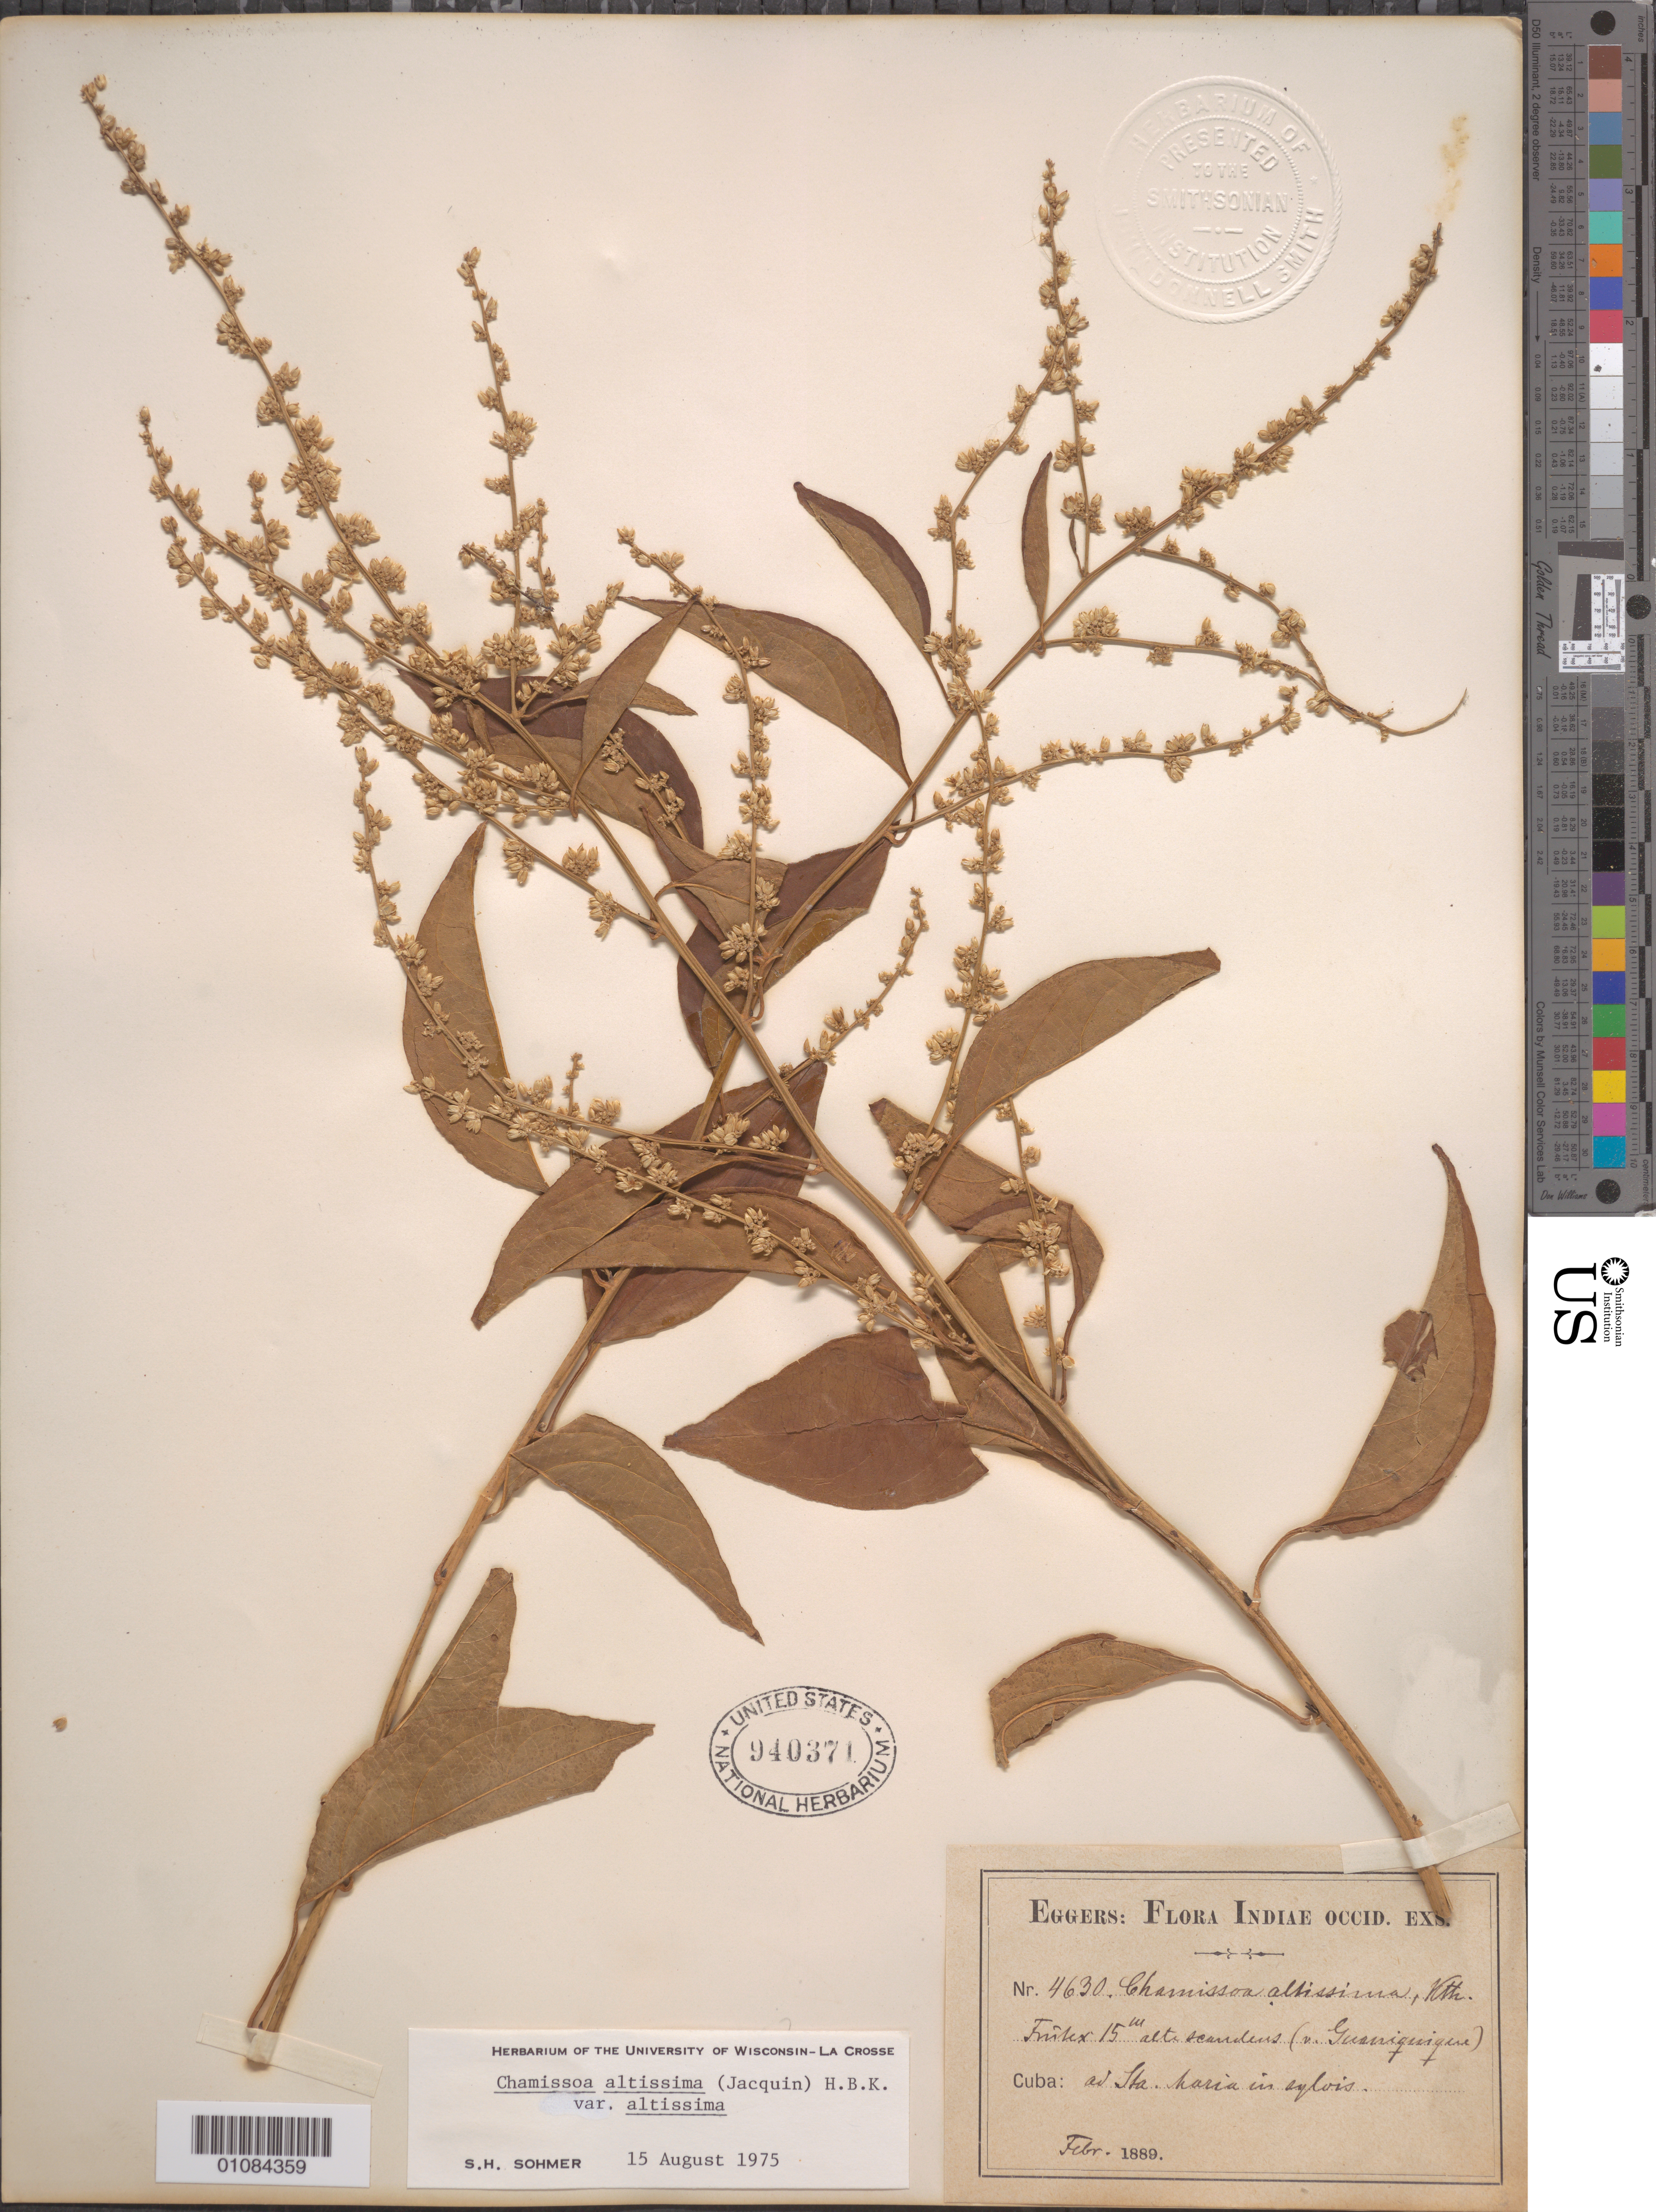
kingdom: Plantae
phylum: Tracheophyta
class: Magnoliopsida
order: Caryophyllales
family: Amaranthaceae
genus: Chamissoa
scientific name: Chamissoa altissima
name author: (Jacq.) Kunth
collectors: H. F. A. von Eggers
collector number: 4630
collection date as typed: Feb 1889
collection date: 1889-02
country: Cuba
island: Cuba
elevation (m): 15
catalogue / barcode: US 940371